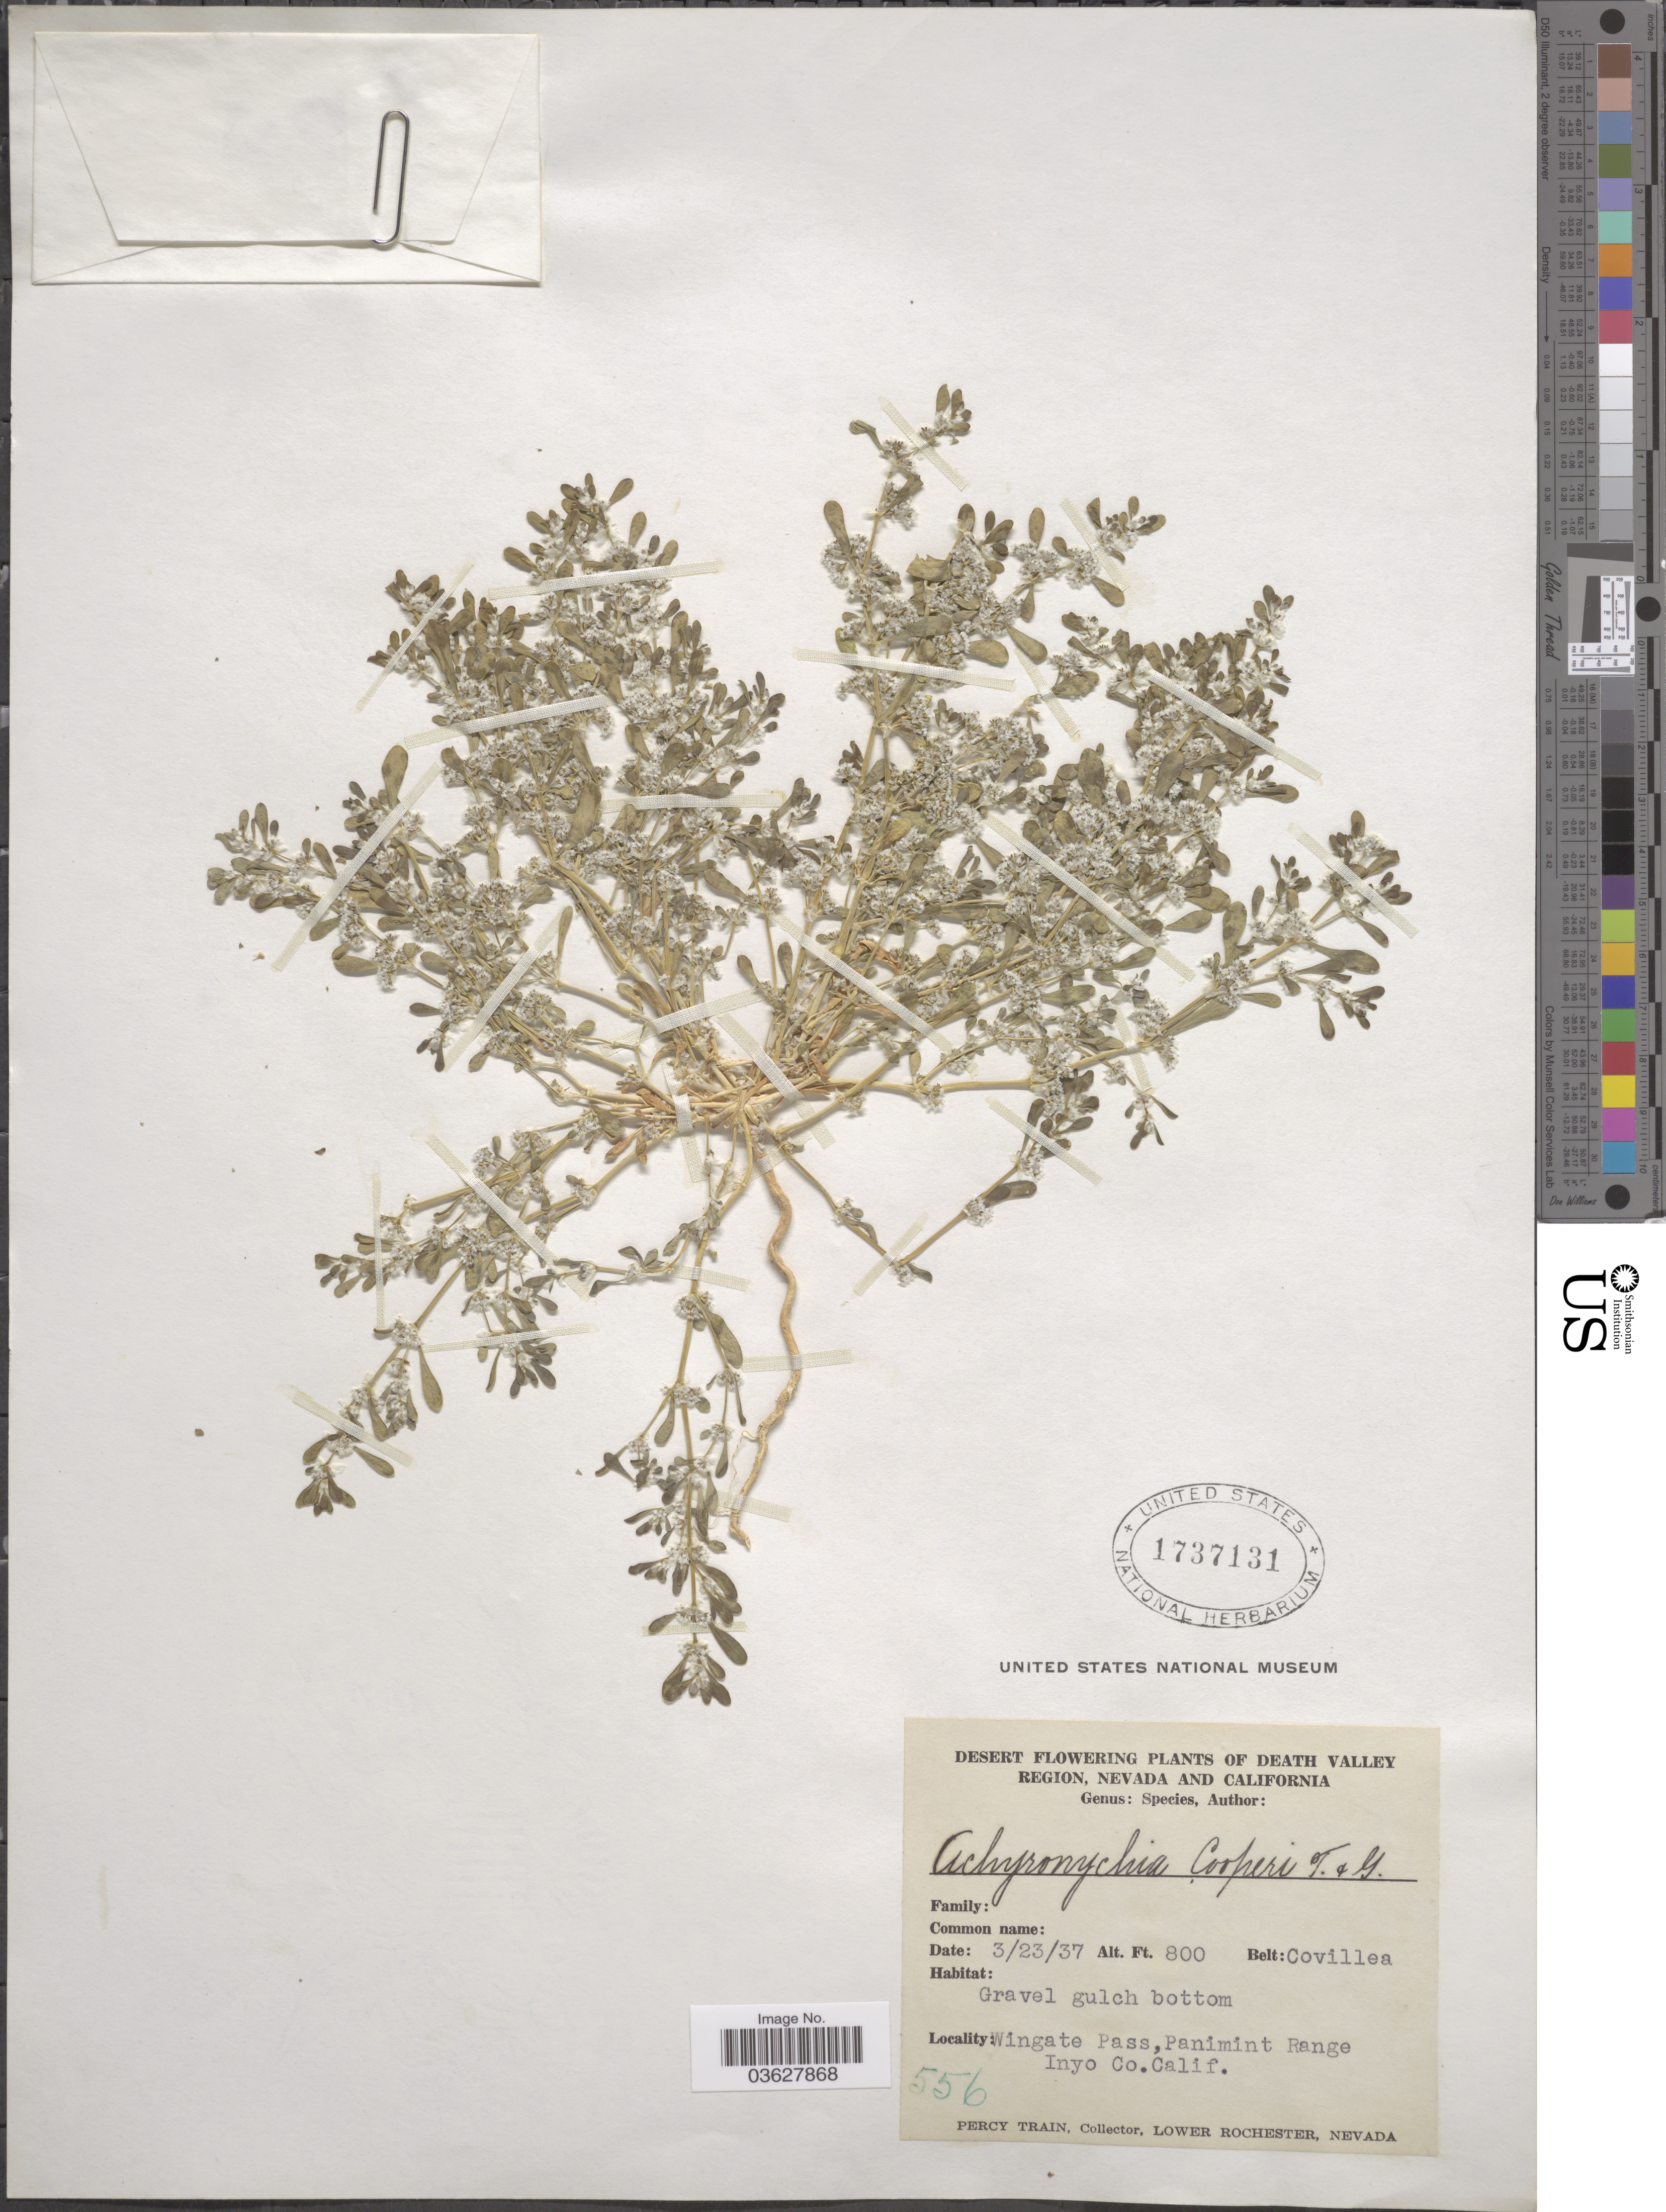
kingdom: Plantae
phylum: Tracheophyta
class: Magnoliopsida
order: Caryophyllales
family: Caryophyllaceae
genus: Achyronychia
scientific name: Achyronychia cooperi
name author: A. Gray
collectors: P. Train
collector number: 556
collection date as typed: Transcribed d/m/y: 23/3/37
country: United States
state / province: California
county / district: Inyo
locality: Desert. Death Valley Region. Wingate Pass, Panimint Range, Inyo Co. Belt: Covillea.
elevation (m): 2438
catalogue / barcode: US 1737131